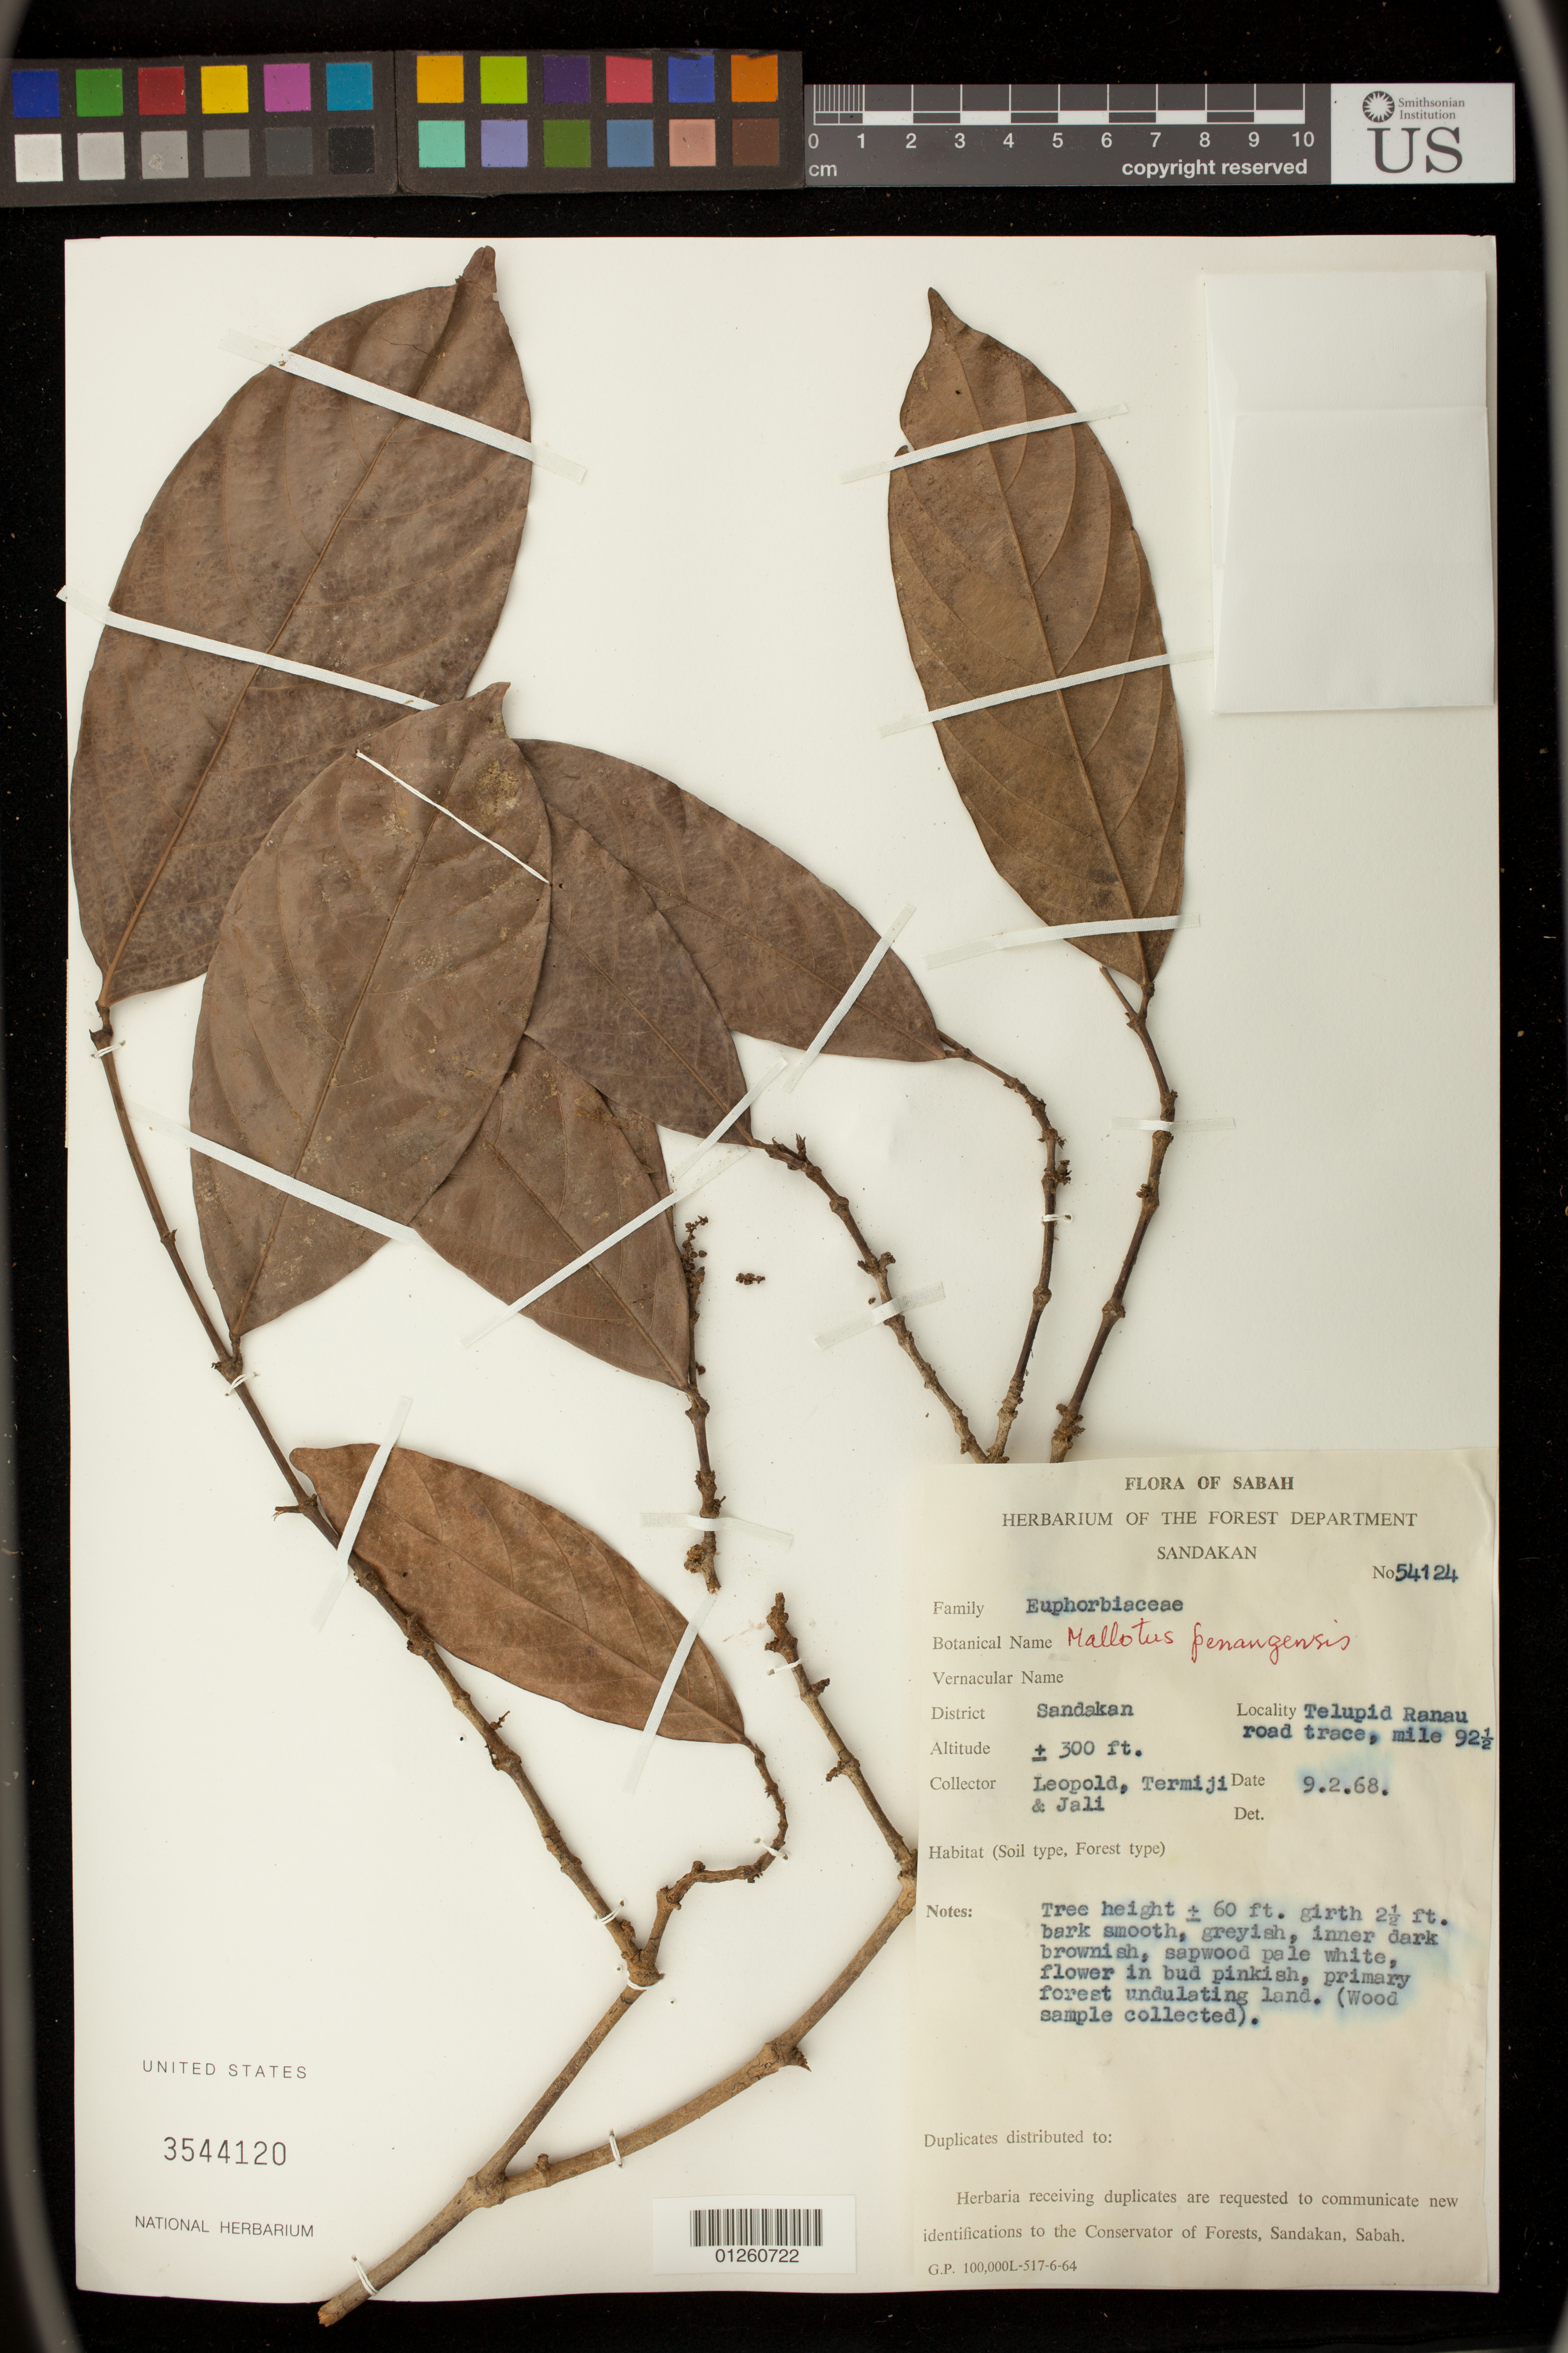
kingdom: Plantae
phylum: Tracheophyta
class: Magnoliopsida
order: Malpighiales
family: Euphorbiaceae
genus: Mallotus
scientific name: Mallotus penangensis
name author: Müll. Arg.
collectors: -. Leopold, Termiji, -- & Jali, --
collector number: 54124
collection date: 1968-02-09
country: Malaysia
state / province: Sabah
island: Borneo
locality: Sandakan: Telupid Ranau road trace, mile 92 1/2.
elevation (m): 91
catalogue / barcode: US 3544120